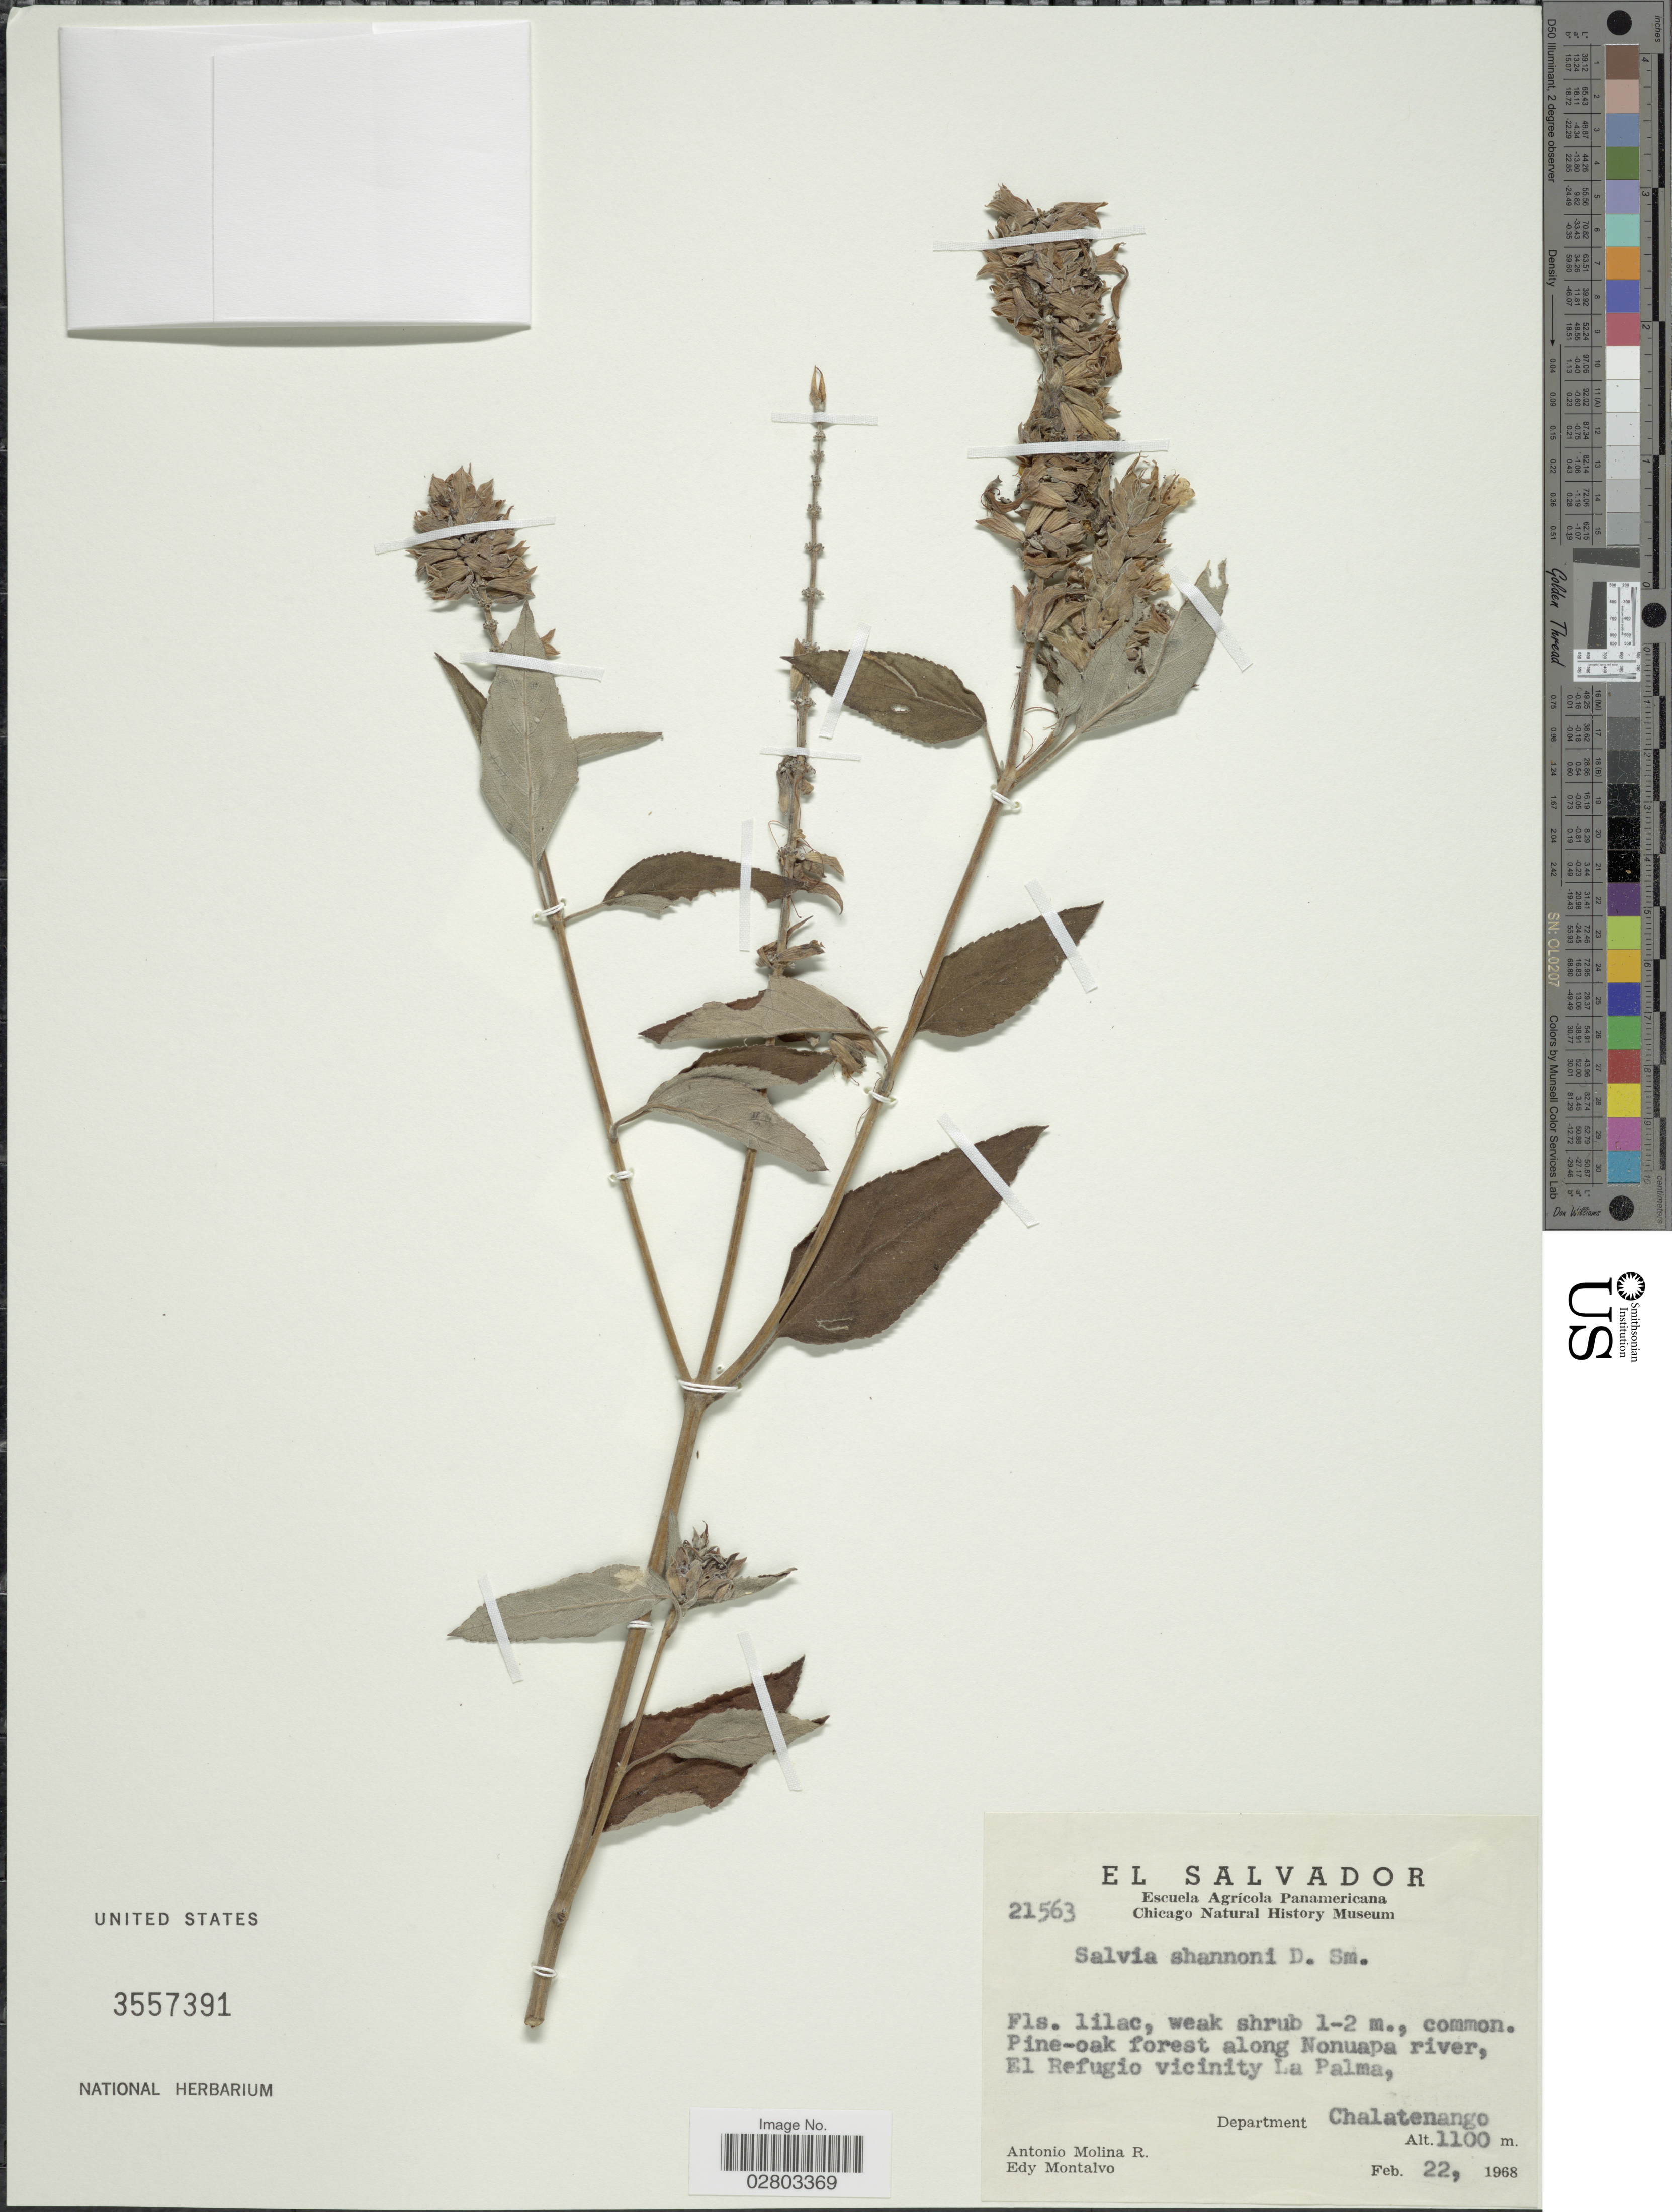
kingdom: Plantae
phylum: Tracheophyta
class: Magnoliopsida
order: Lamiales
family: Lamiaceae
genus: Salvia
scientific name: Salvia shannoni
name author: Donn. Sm.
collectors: A. Molina R. & E. A. Montalvo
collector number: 21563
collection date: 1968-02-22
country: El Salvador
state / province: Chalatenango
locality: Pine-oak forest along Nonuapa river, El Refugio vicinity La Palma, Department Chalatenango.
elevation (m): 1100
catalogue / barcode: US 3557391